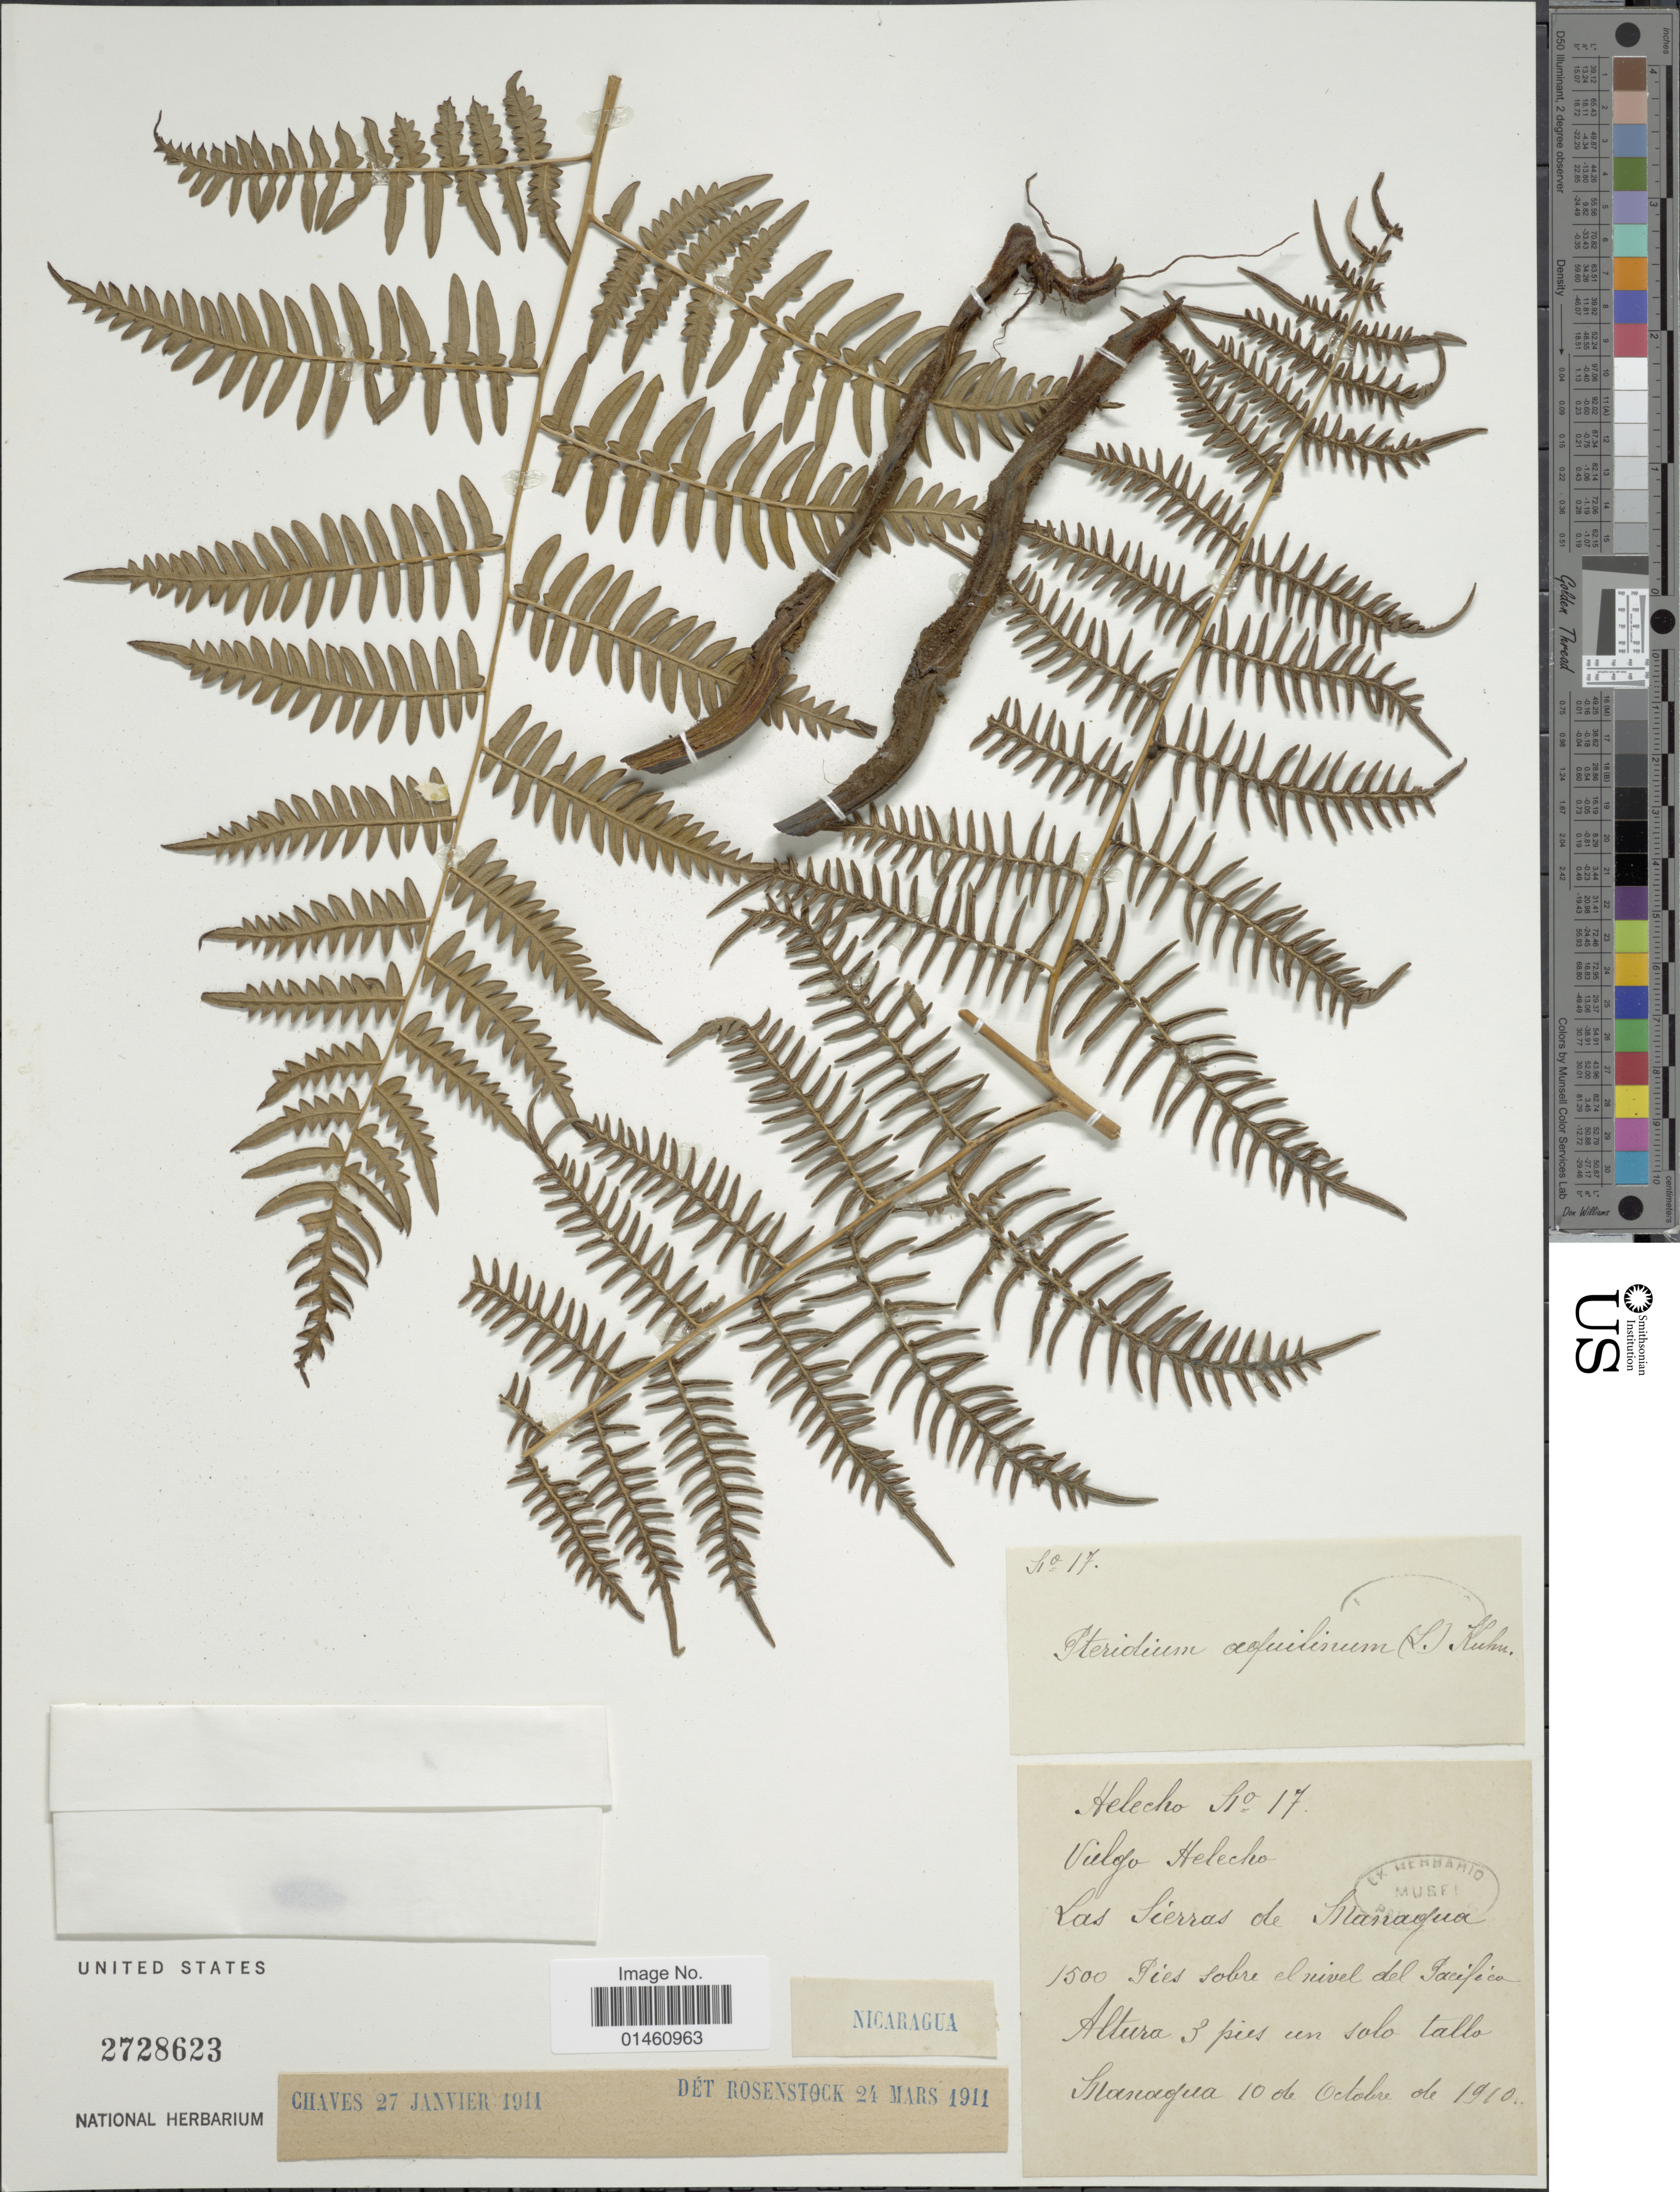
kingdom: Plantae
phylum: Tracheophyta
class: Polypodiopsida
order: Polypodiales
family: Dennstaedtiaceae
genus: Pteridium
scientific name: Pteridium caudatum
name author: (L.) Maxon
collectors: Helecho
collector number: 17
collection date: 1910-10-10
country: Nicaragua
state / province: Managua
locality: Las Sierras de Managua.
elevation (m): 457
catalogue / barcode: US 2728623